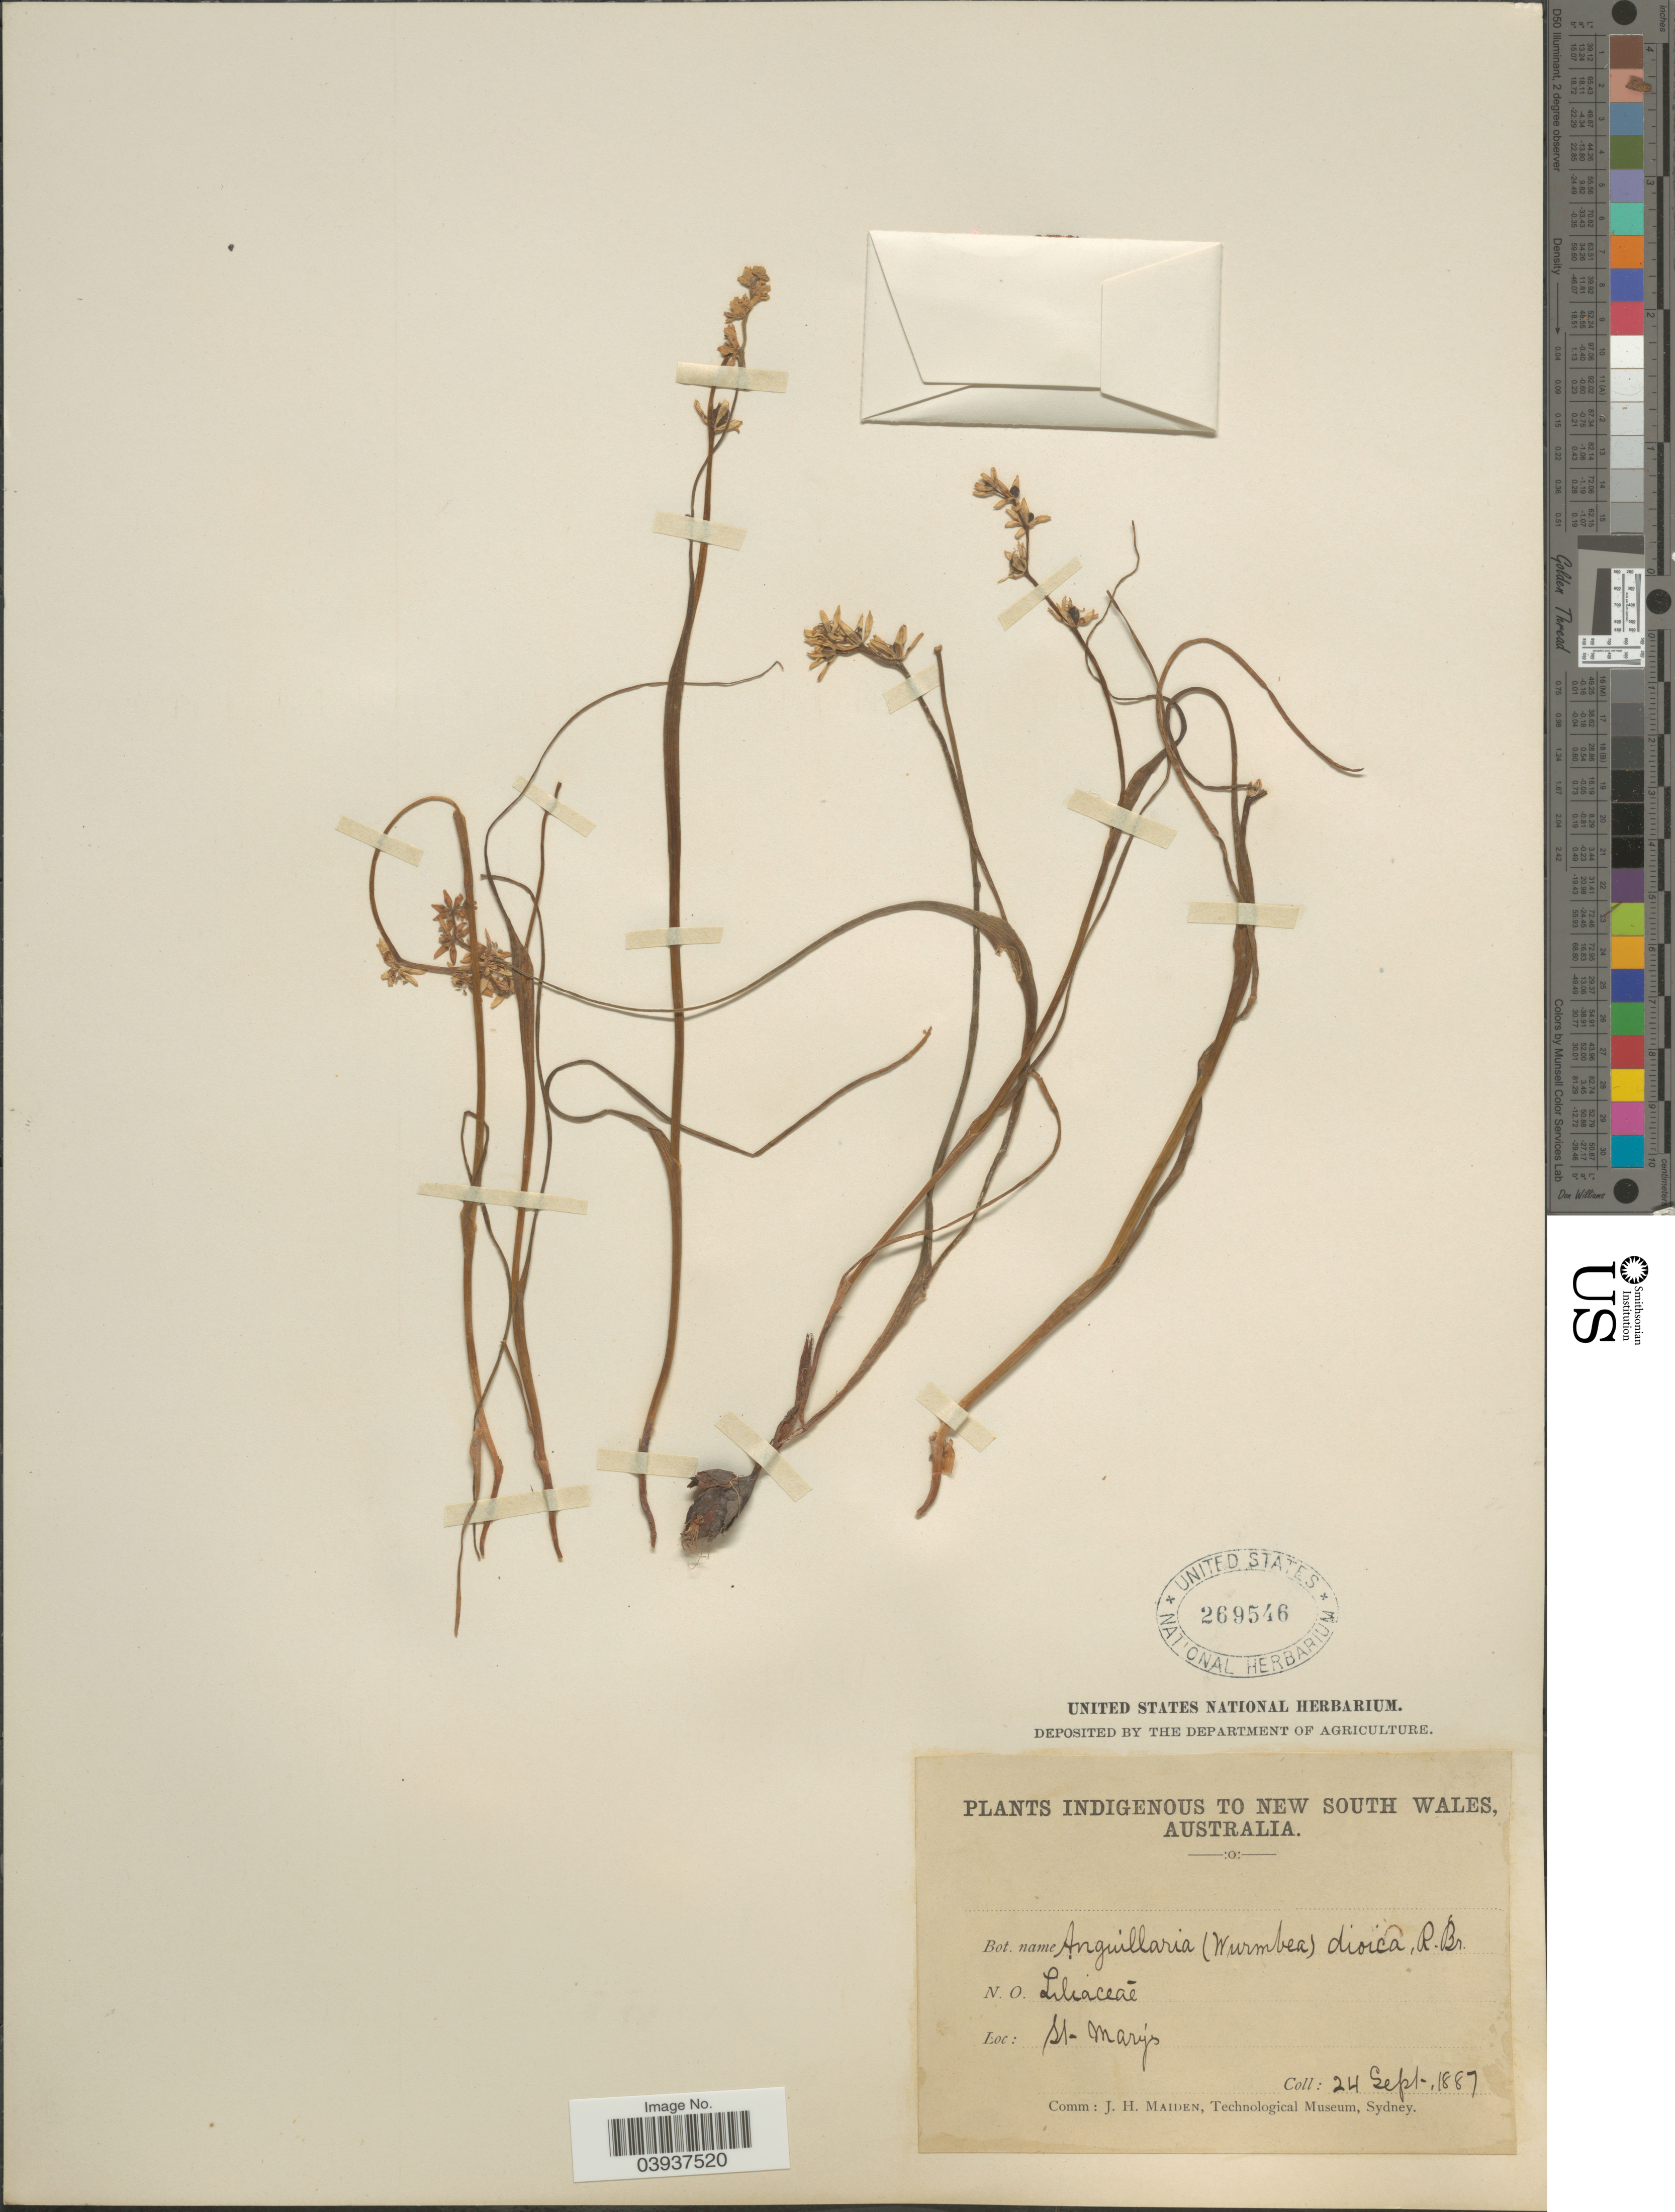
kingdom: Plantae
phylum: Tracheophyta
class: Liliopsida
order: Liliales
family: Colchicaceae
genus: Wurmbea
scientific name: Wurmbea dioica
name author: (R. Br.) F. Muell.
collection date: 1887-09-24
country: Australia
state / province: New South Wales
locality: Indigenous to New South Wales. St. Mary's.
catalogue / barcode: US 269546